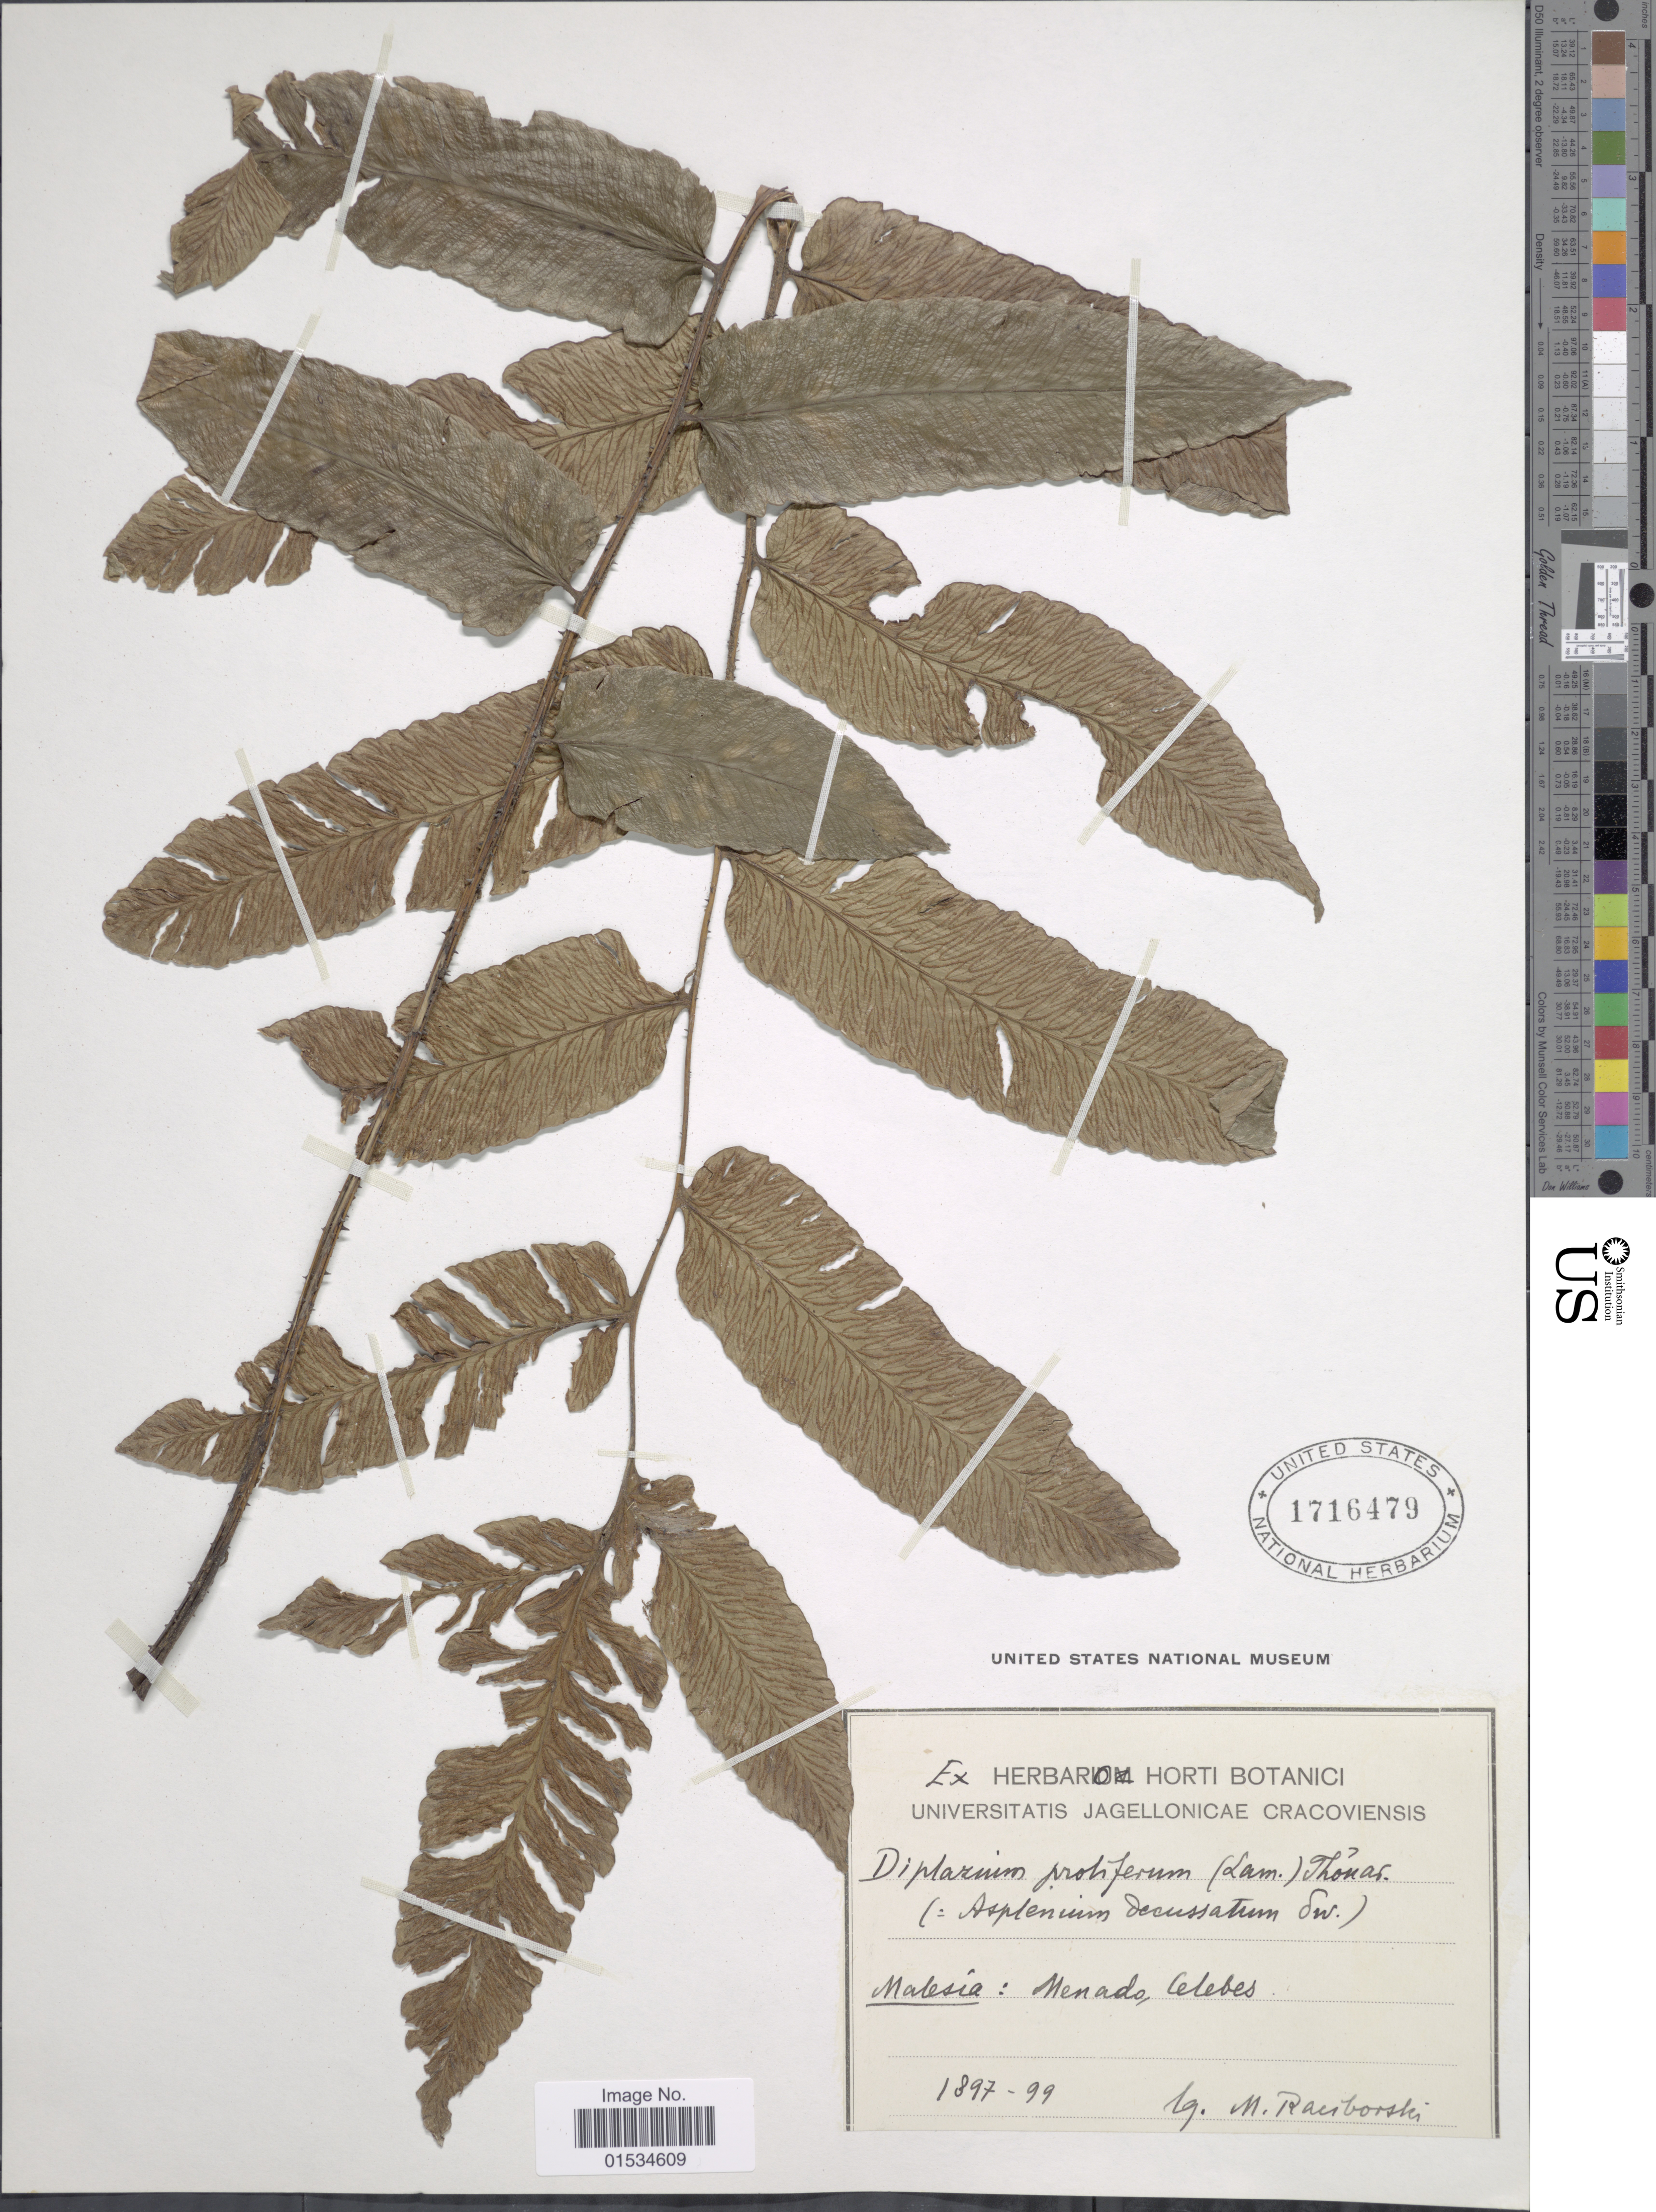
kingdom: Plantae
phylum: Tracheophyta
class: Polypodiopsida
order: Polypodiales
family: Athyriaceae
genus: Diplazium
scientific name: Diplazium accendens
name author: Blume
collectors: M. Raciborski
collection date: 1879/1899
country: Malaysia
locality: Menado, Celebes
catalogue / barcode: US 1716479